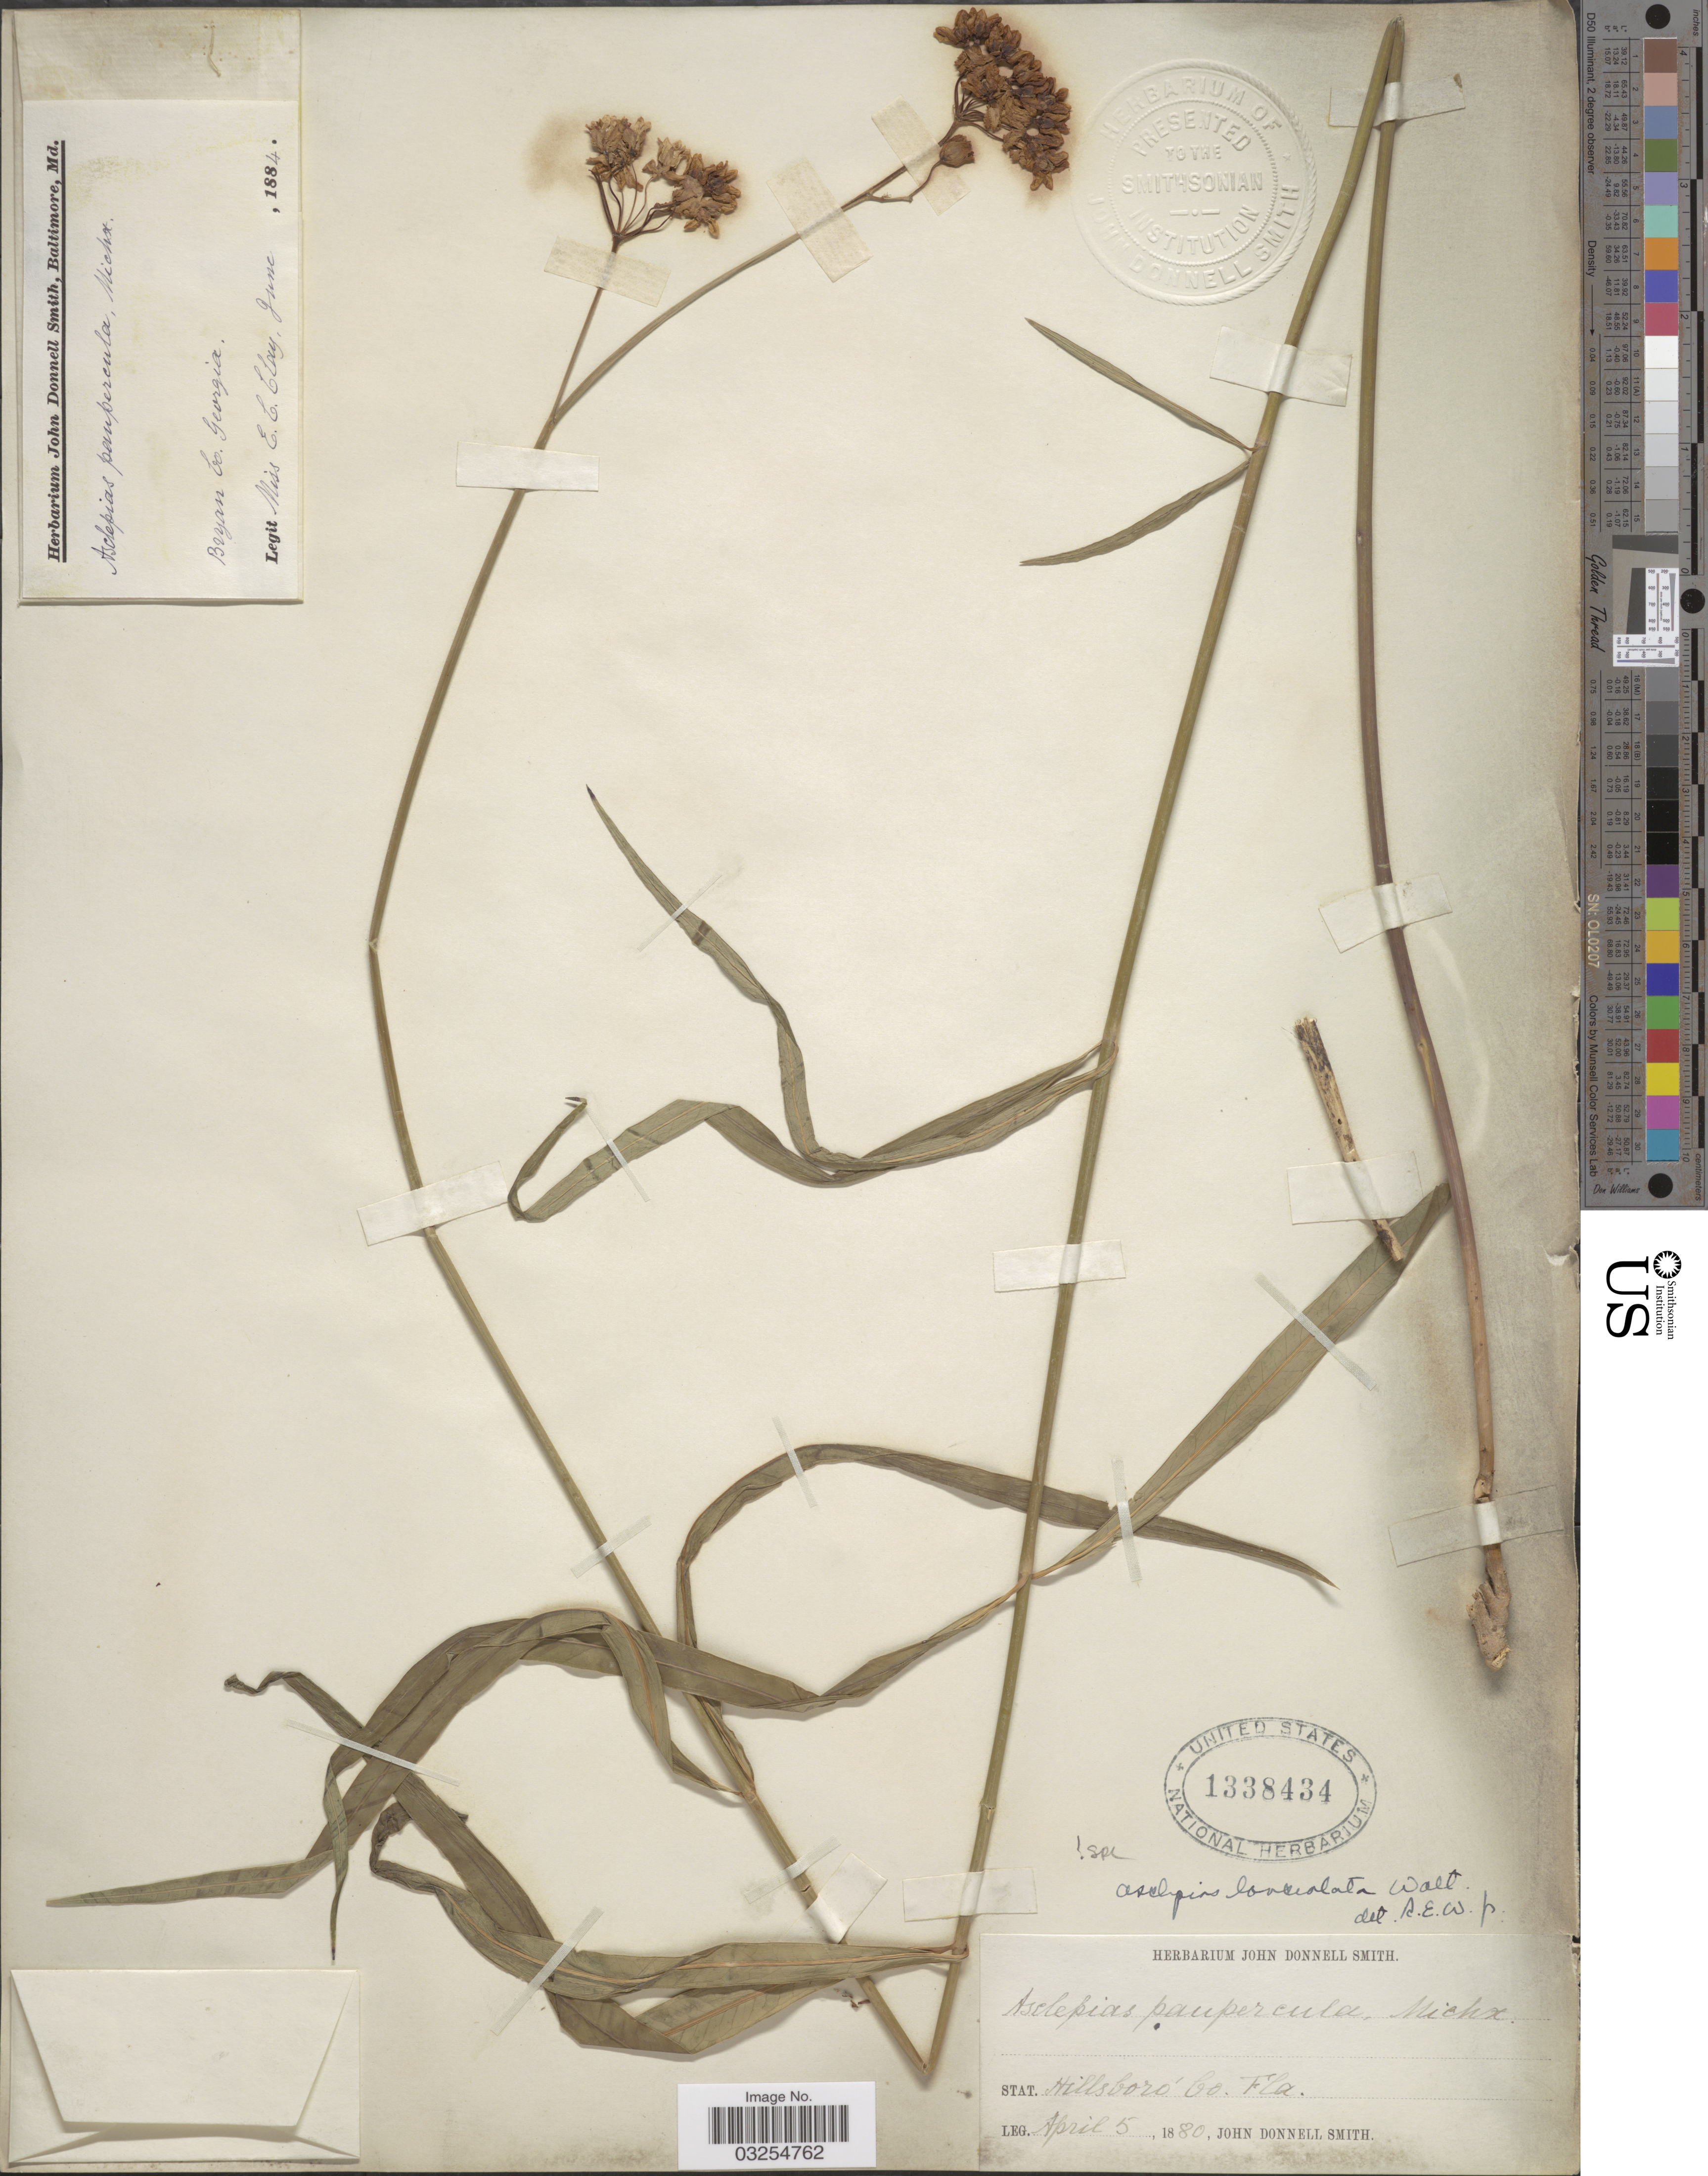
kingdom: Plantae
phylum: Tracheophyta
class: Magnoliopsida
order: Gentianales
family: Apocynaceae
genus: Asclepias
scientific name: Asclepias lanceolata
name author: Walter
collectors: J. Donnell Smith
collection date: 1880-04-05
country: United States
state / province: Florida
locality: Hillsboro's Co.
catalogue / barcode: US 1338434